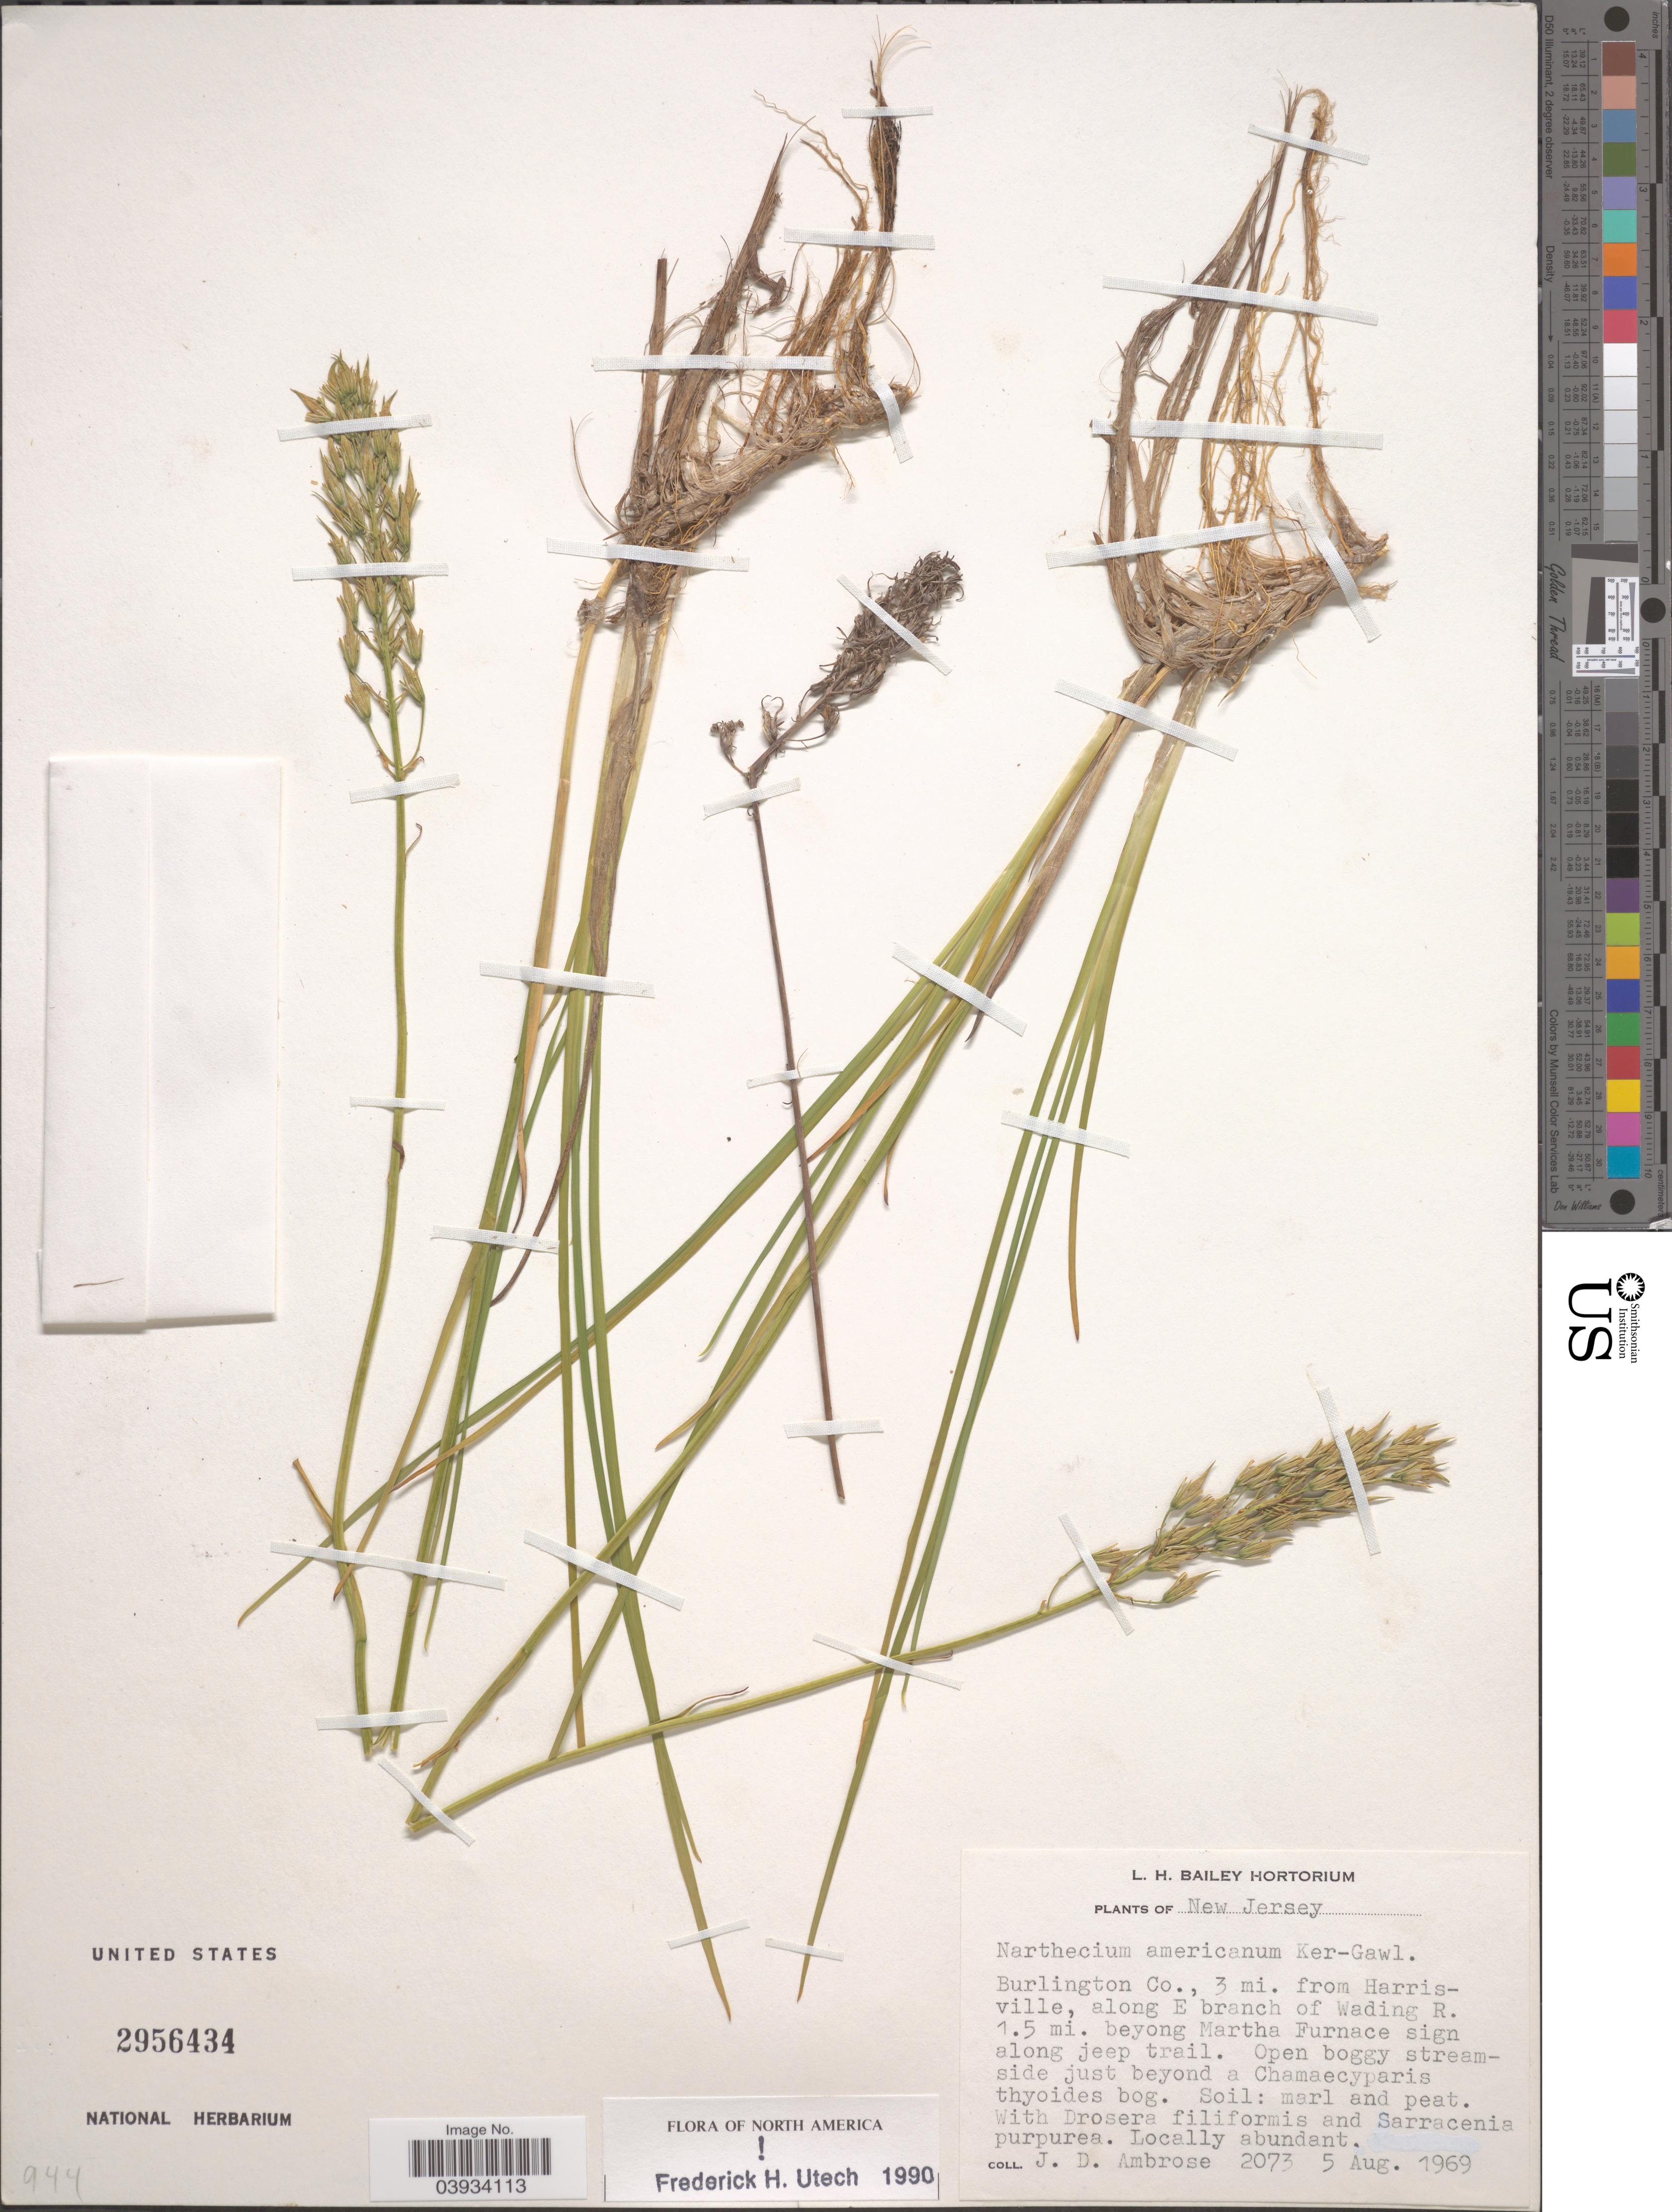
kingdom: Plantae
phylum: Tracheophyta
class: Liliopsida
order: Dioscoreales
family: Nartheciaceae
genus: Narthecium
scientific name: Narthecium americanum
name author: Ker Gawl.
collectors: J. D. Ambrose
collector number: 2073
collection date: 1969-08-05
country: United States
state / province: New Jersey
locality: Burlington Co., 3 mi. from Harrisville, along E branch of Wading R. 1.5 mi. beyong Martha Furnace sign along jeep trail.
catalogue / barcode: US 2956434